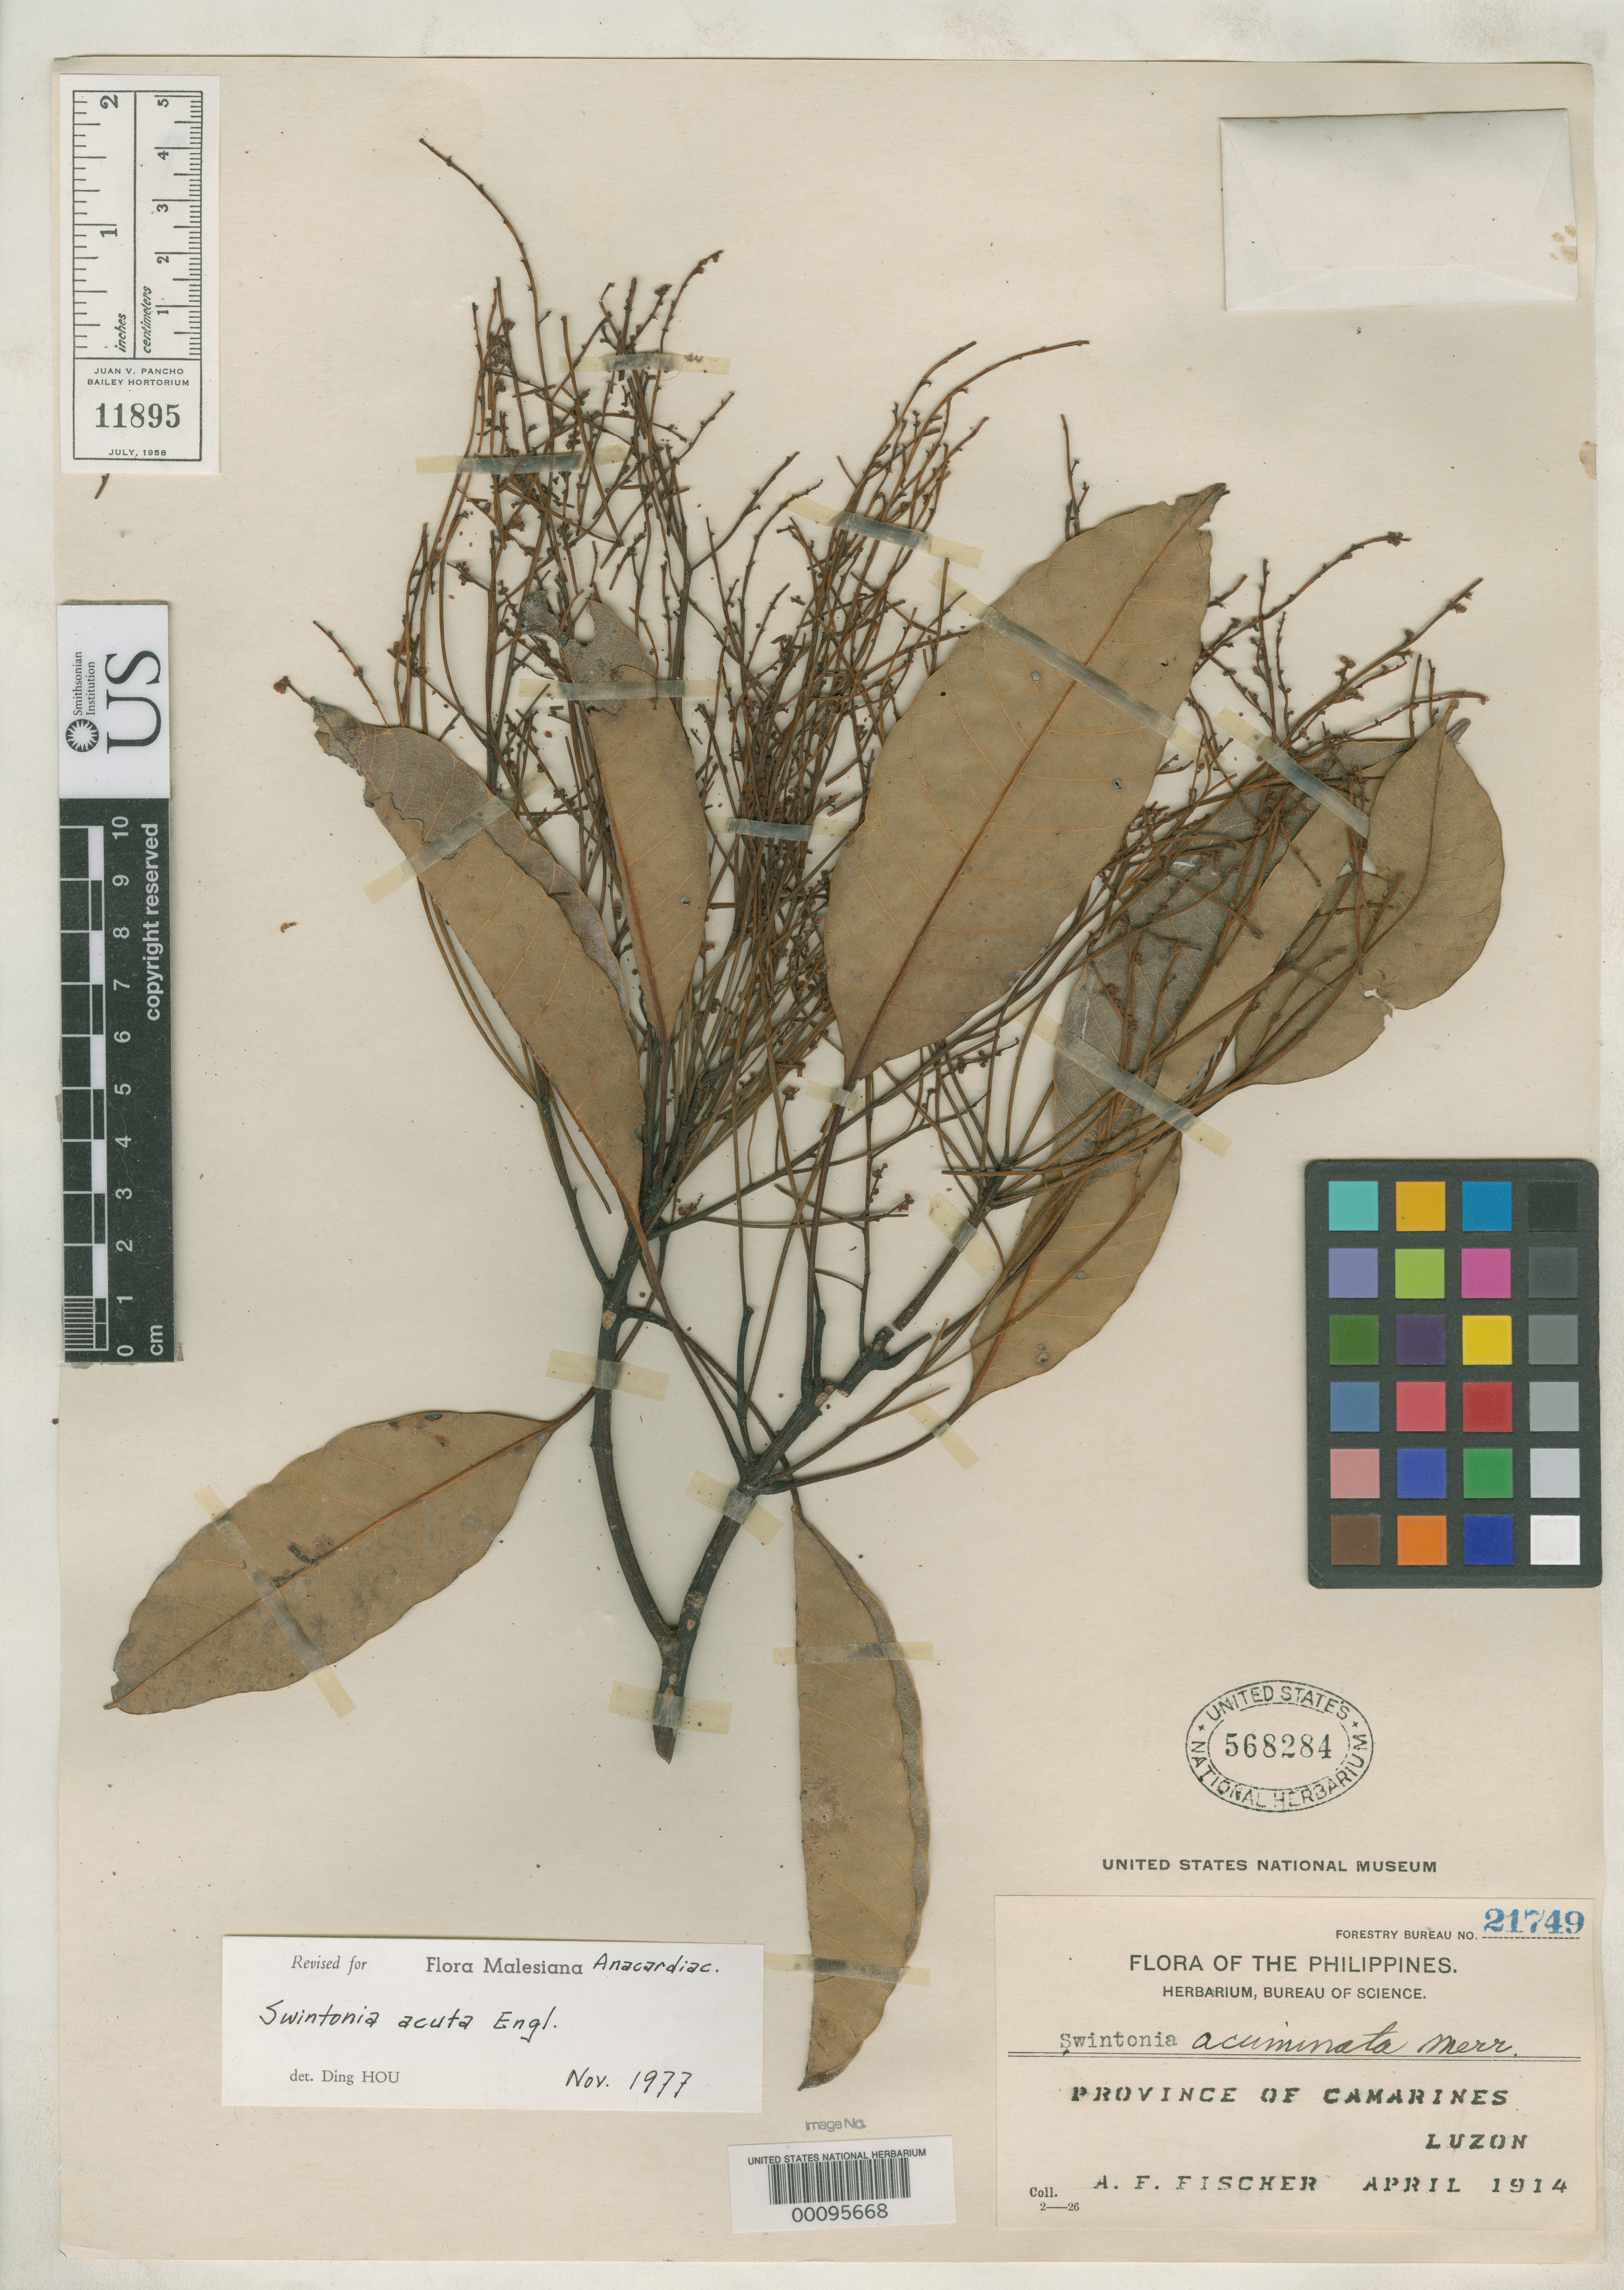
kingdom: Plantae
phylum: Tracheophyta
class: Magnoliopsida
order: Sapindales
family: Anacardiaceae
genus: Swintonia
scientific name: Swintonia acuminata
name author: Merr.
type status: Isotype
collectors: A. F. Fischer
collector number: Bur. Sci. 21749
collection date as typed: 16 Apr 1914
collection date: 1914-04-16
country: Philippines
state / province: Bicol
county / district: Camarines Norte / Camarines Sur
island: Luzon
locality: Pinamuhagan.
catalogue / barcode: US 568284